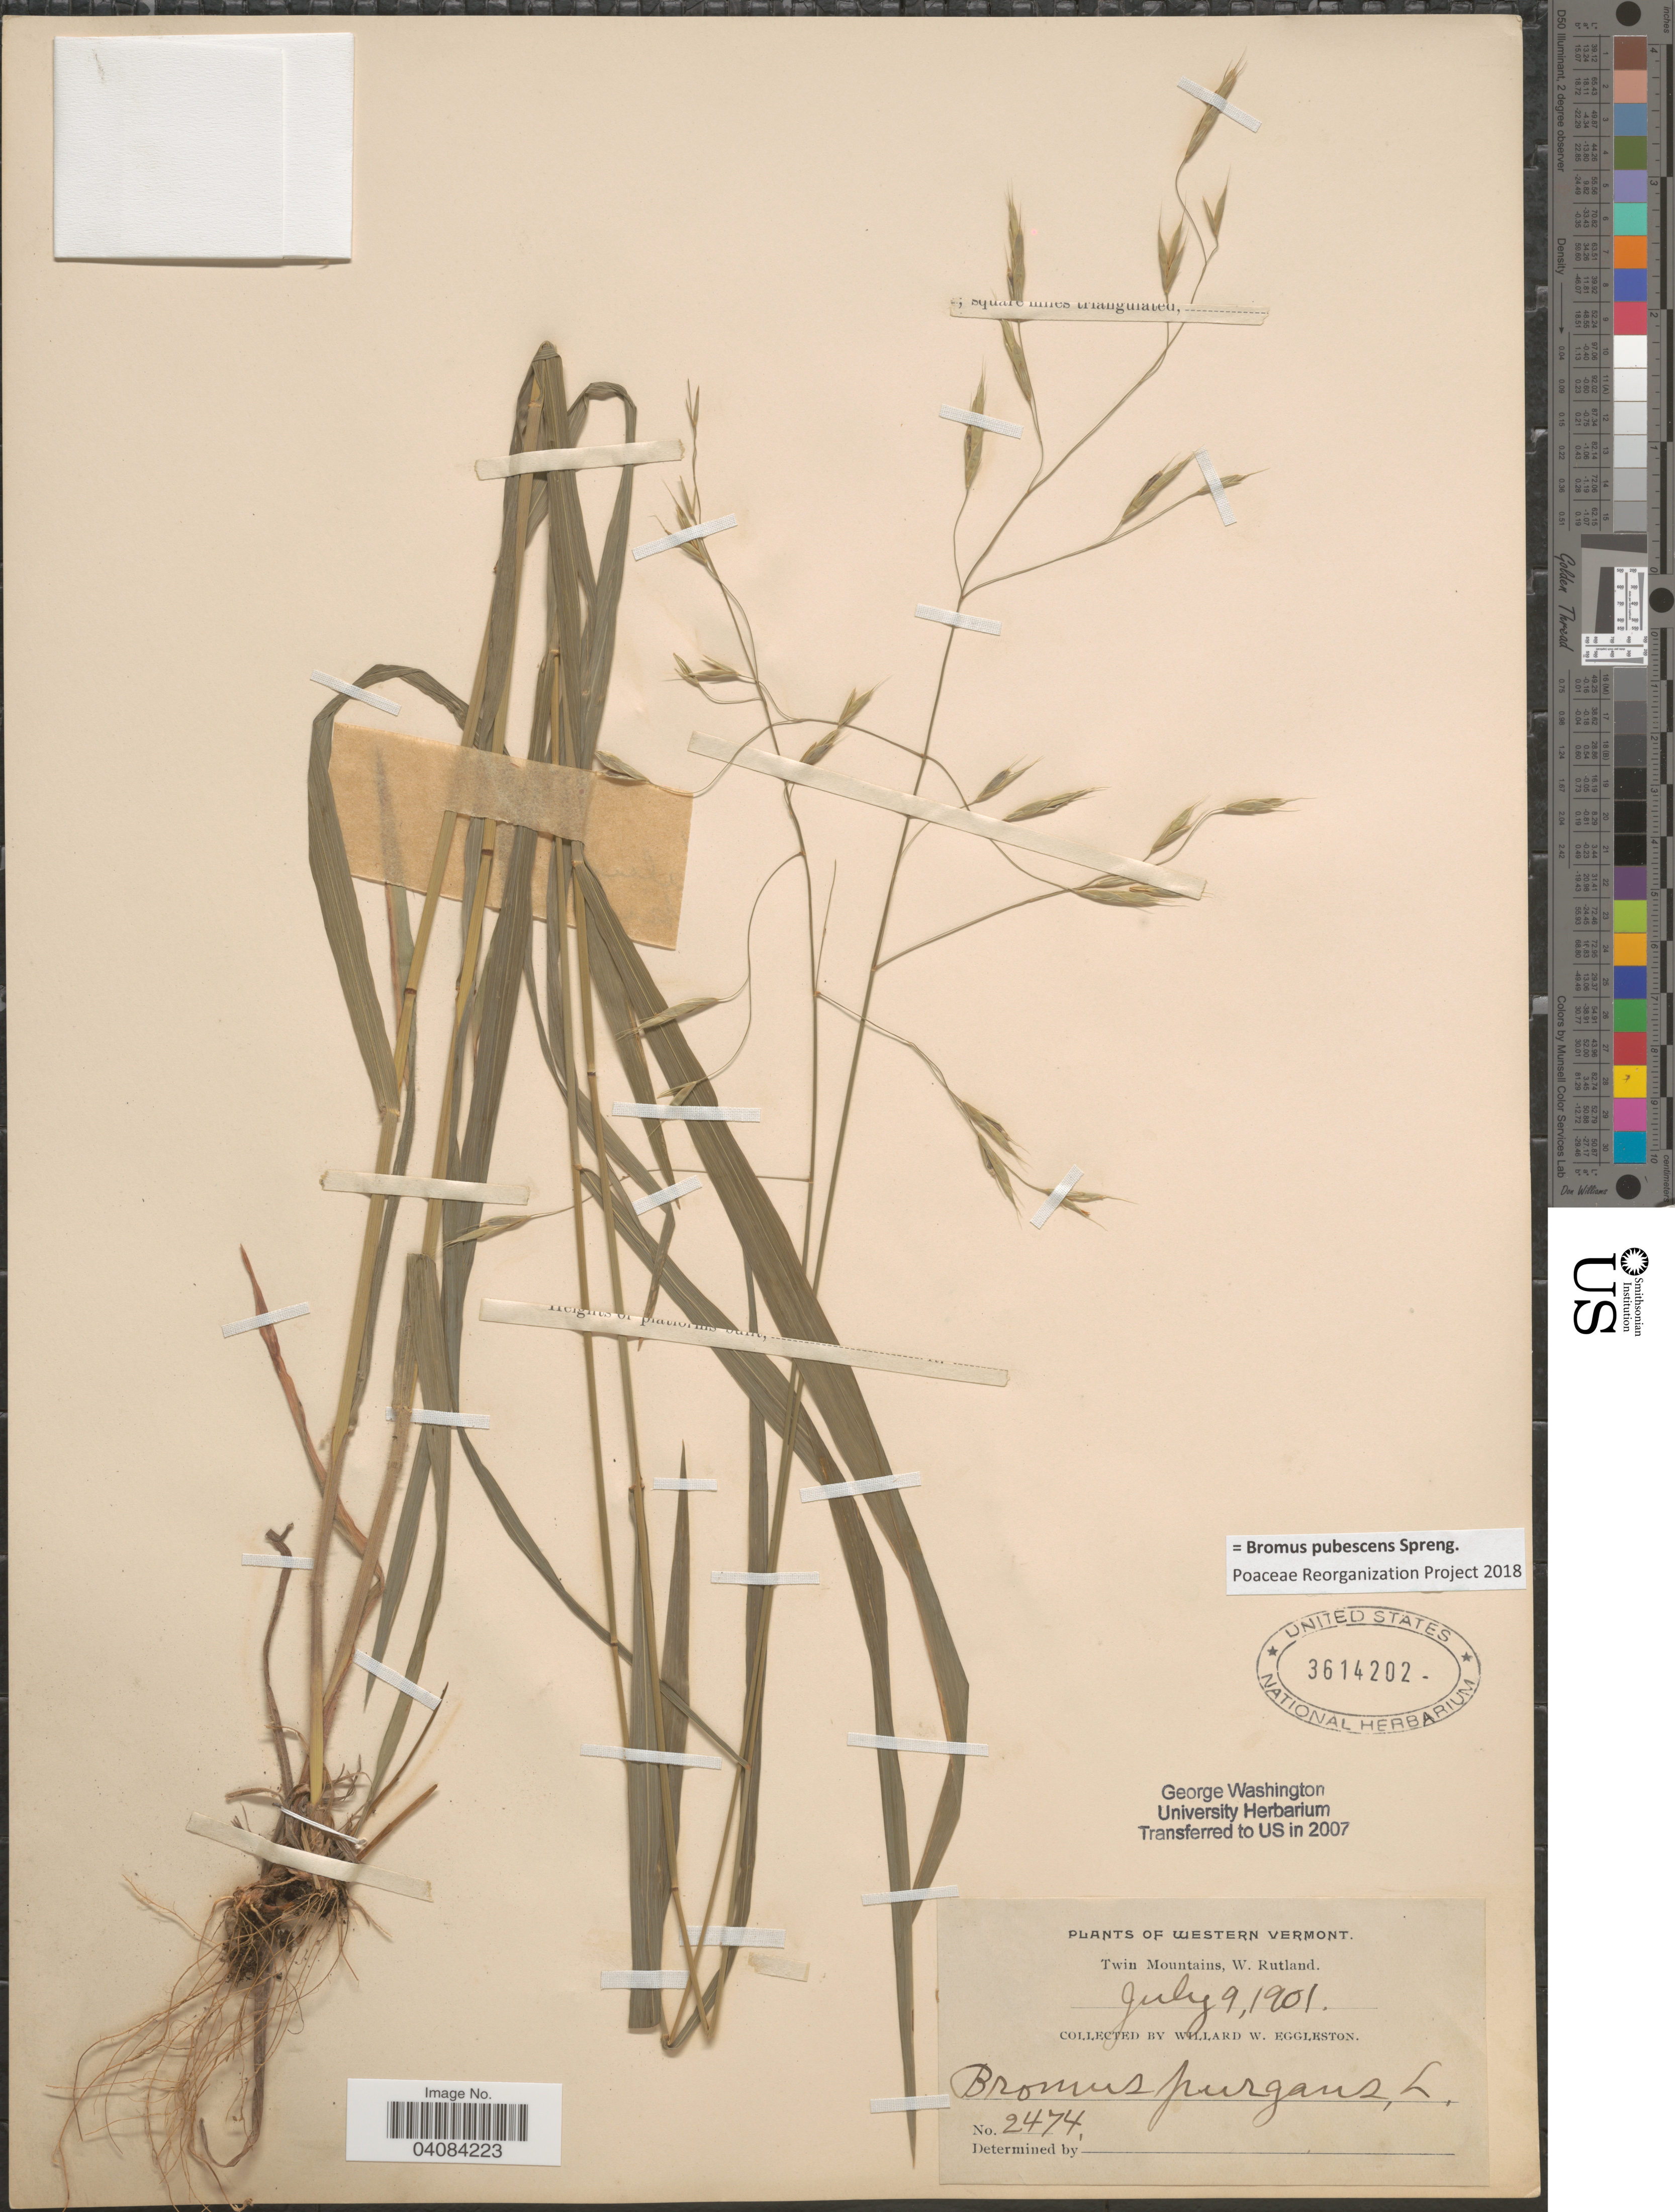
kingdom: Plantae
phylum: Tracheophyta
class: Liliopsida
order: Poales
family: Poaceae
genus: Bromus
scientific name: Bromus pubescens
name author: Muhl. ex Willd.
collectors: W. W. Eggleston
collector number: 2474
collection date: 1901-07-09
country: United States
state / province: Vermont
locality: Western Vermont. Twin Mountains, W. Rutland.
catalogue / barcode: US 3614202